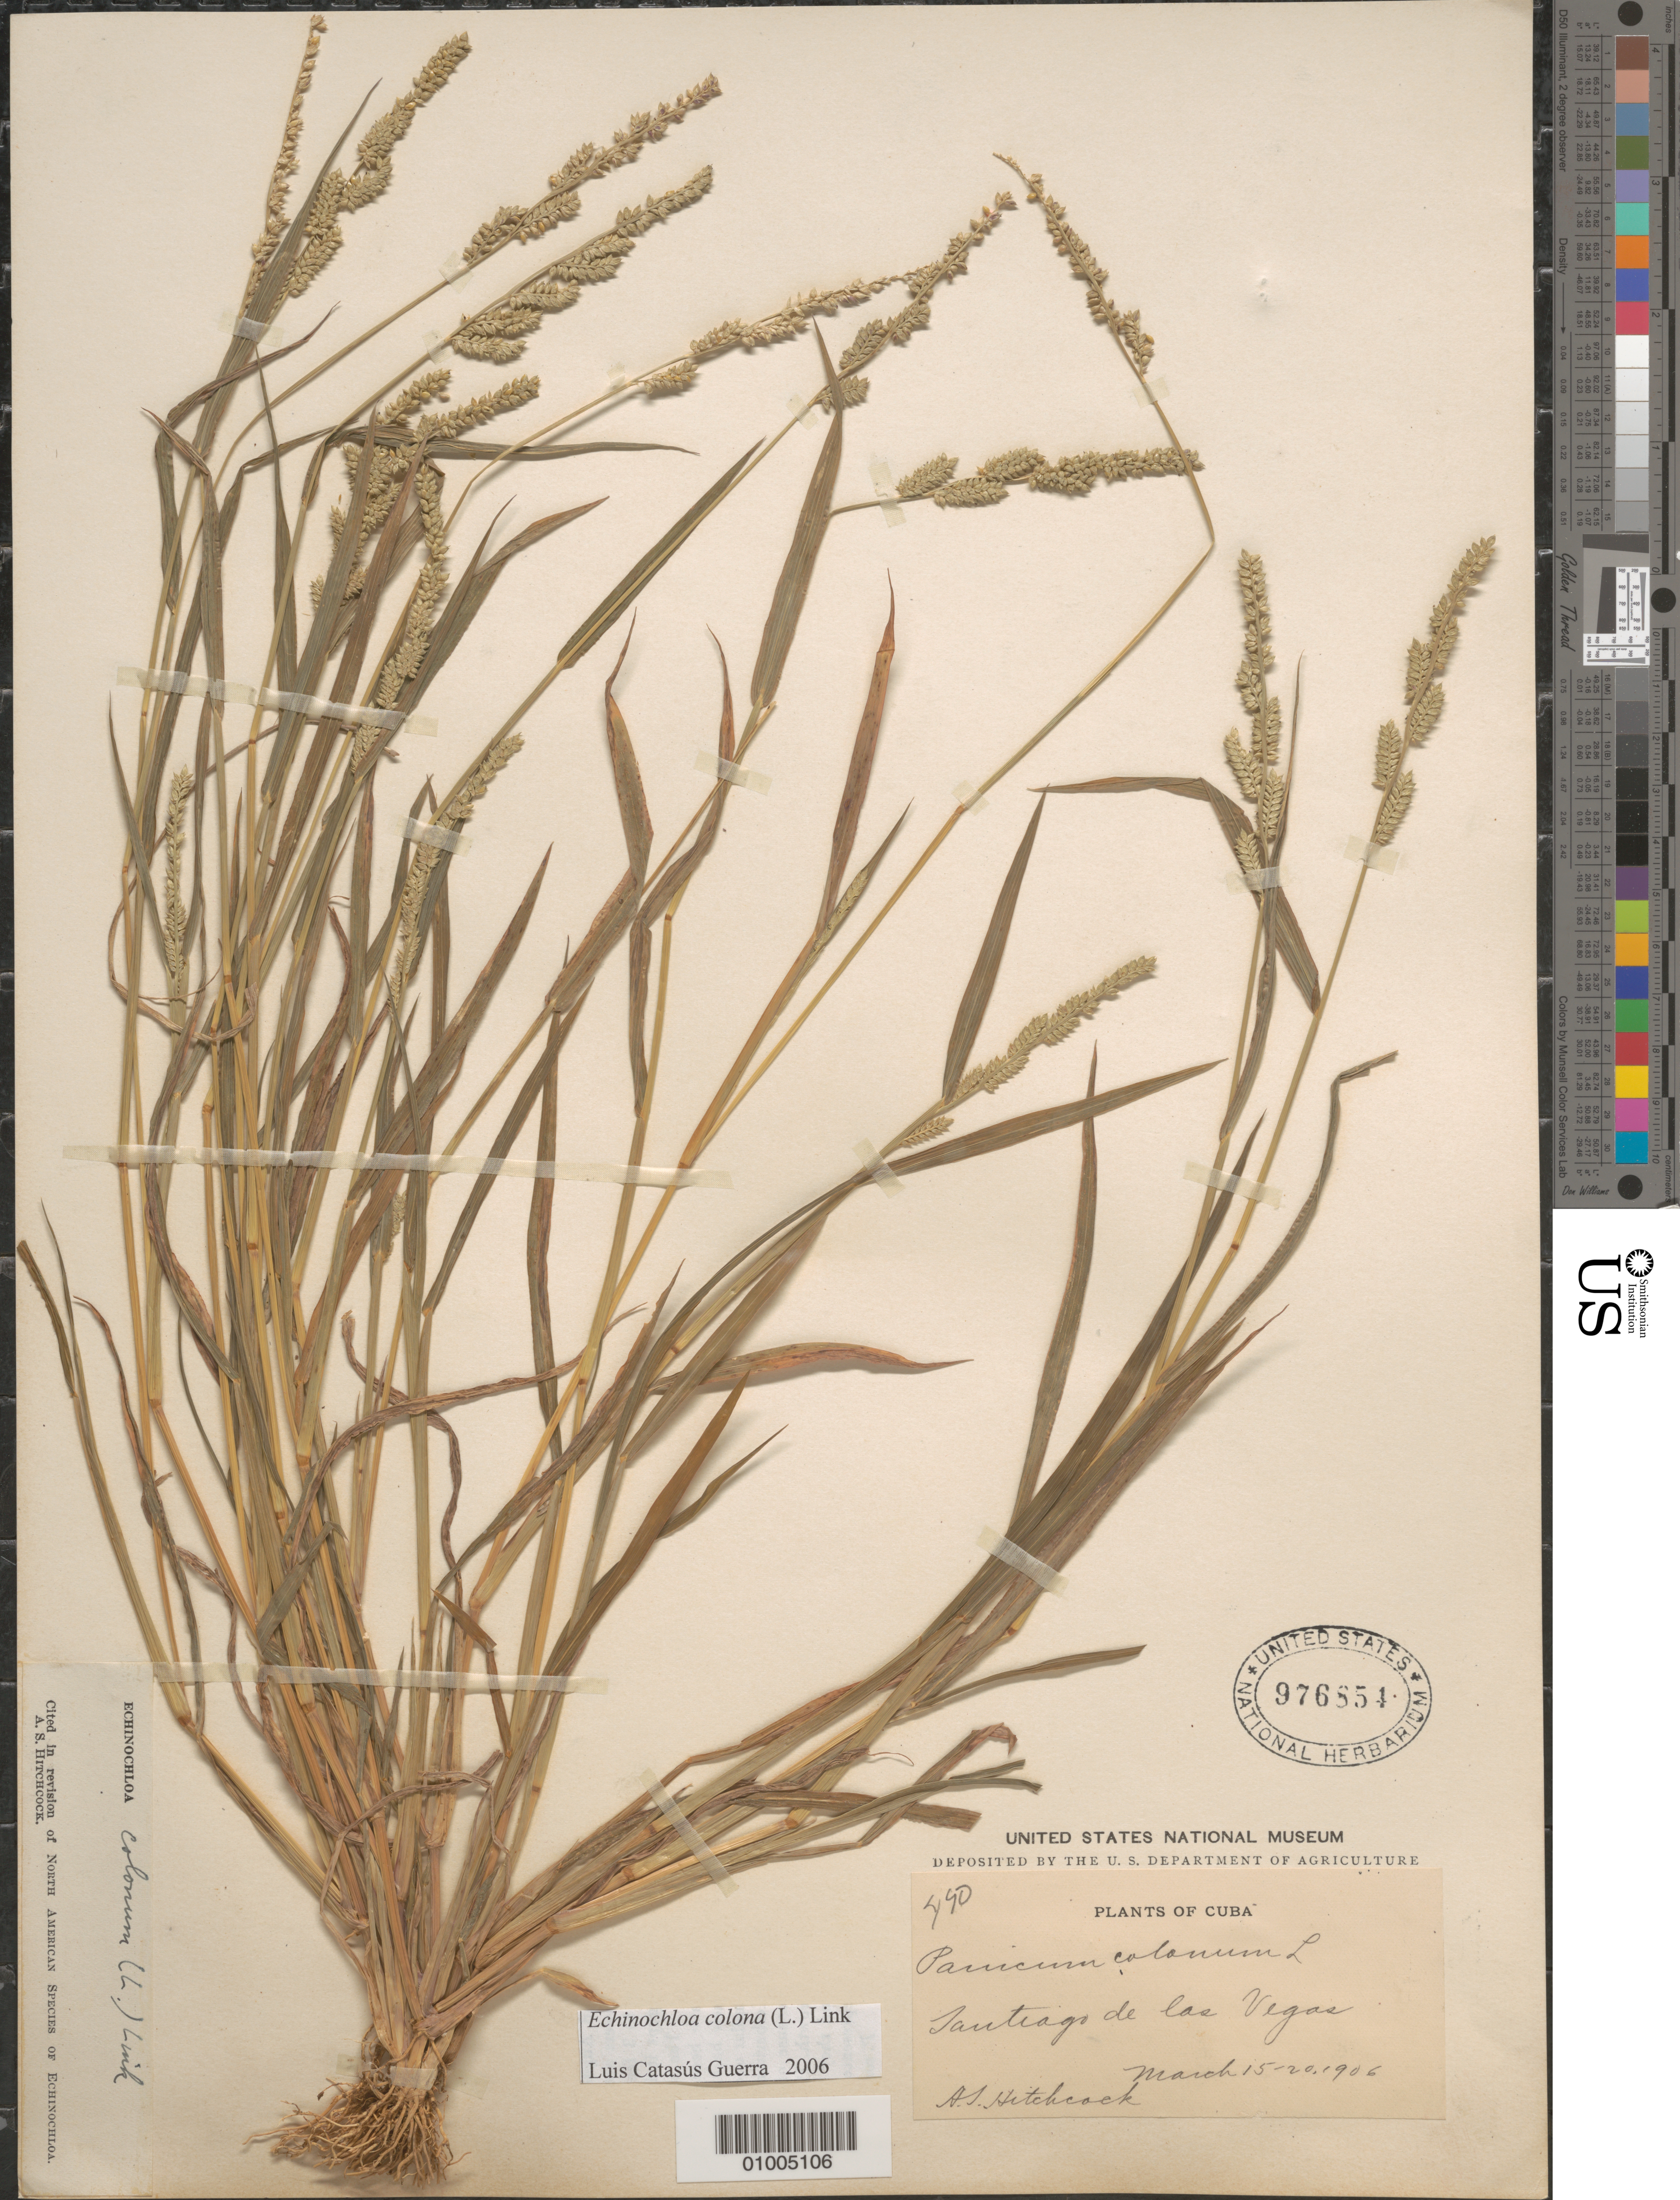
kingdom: Plantae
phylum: Tracheophyta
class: Liliopsida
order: Poales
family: Poaceae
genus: Echinochloa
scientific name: Echinochloa colona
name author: (L.) Link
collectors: A. S. Hitchcock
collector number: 490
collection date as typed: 15 Mar 1906 to 20 Mar 1906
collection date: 1906-03-15/1906-03-20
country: Cuba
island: Cuba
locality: Santiago De La Vega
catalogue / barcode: US 976854